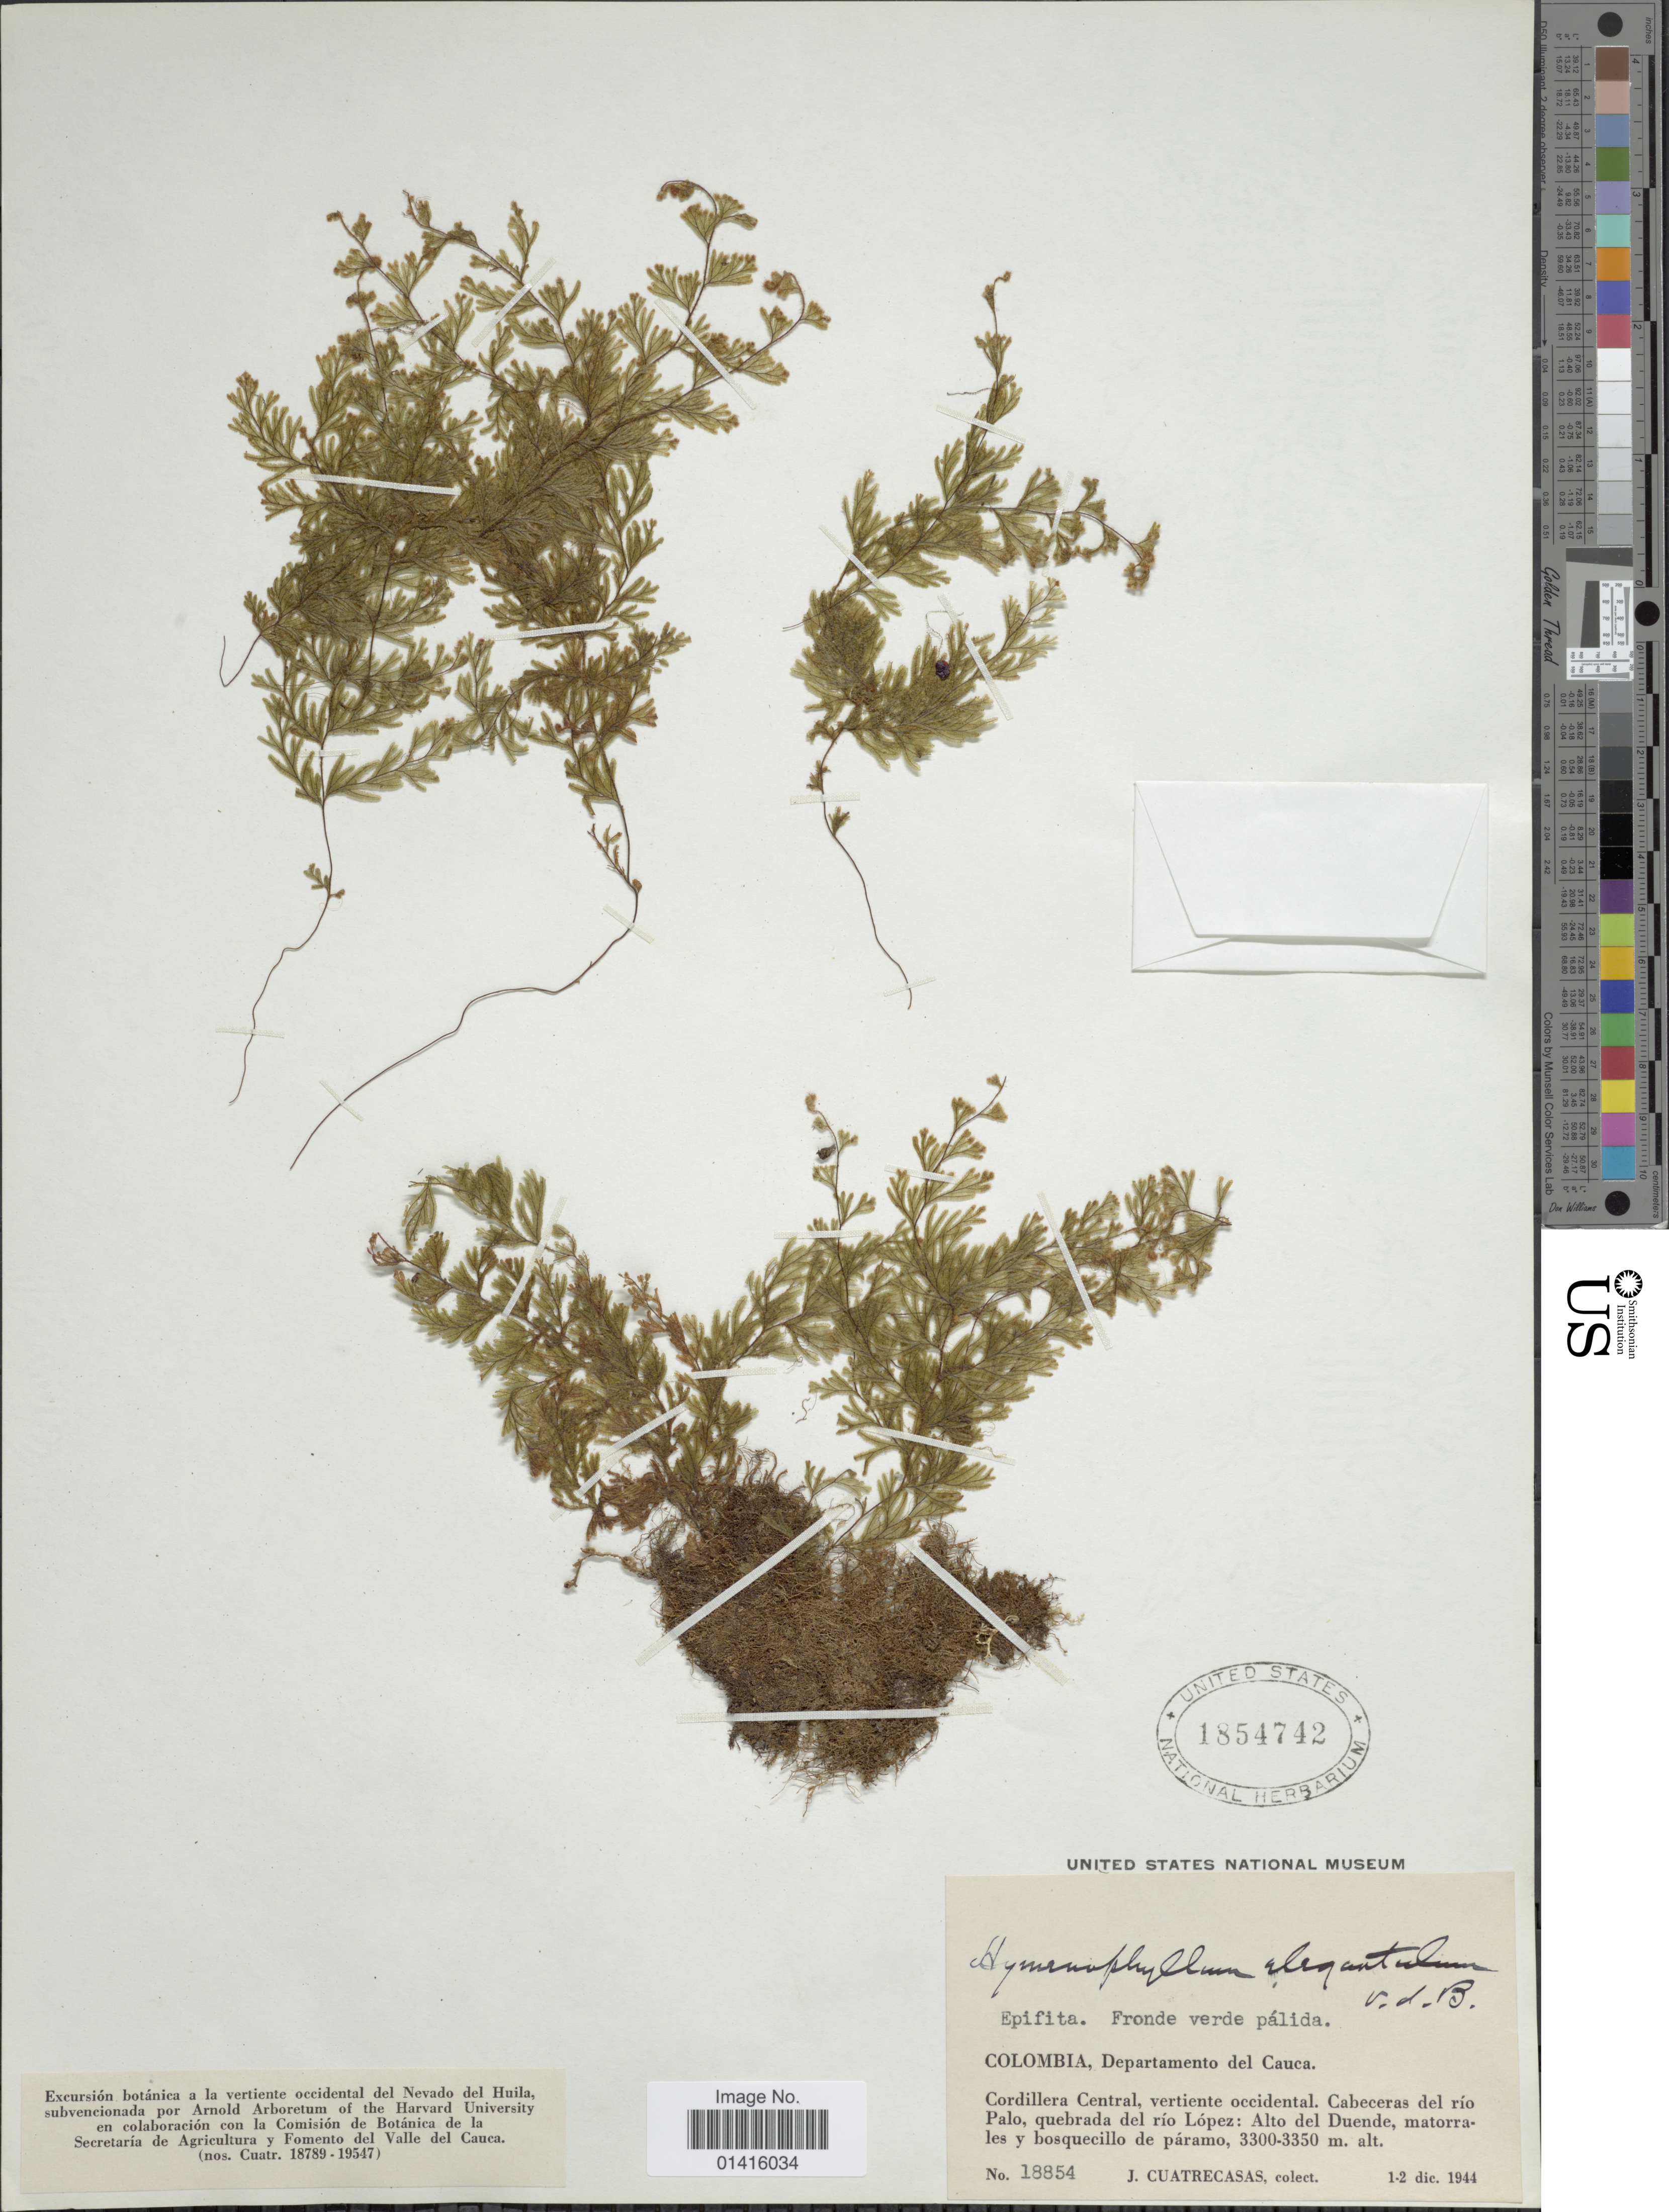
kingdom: Plantae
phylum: Tracheophyta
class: Polypodiopsida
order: Hymenophyllales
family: Hymenophyllaceae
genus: Hymenophyllum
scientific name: Hymenophyllum elegantulum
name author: Bosch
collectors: J. Cuatrecasas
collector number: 18854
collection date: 1944-12-01/1944-12-02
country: Colombia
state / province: Cauca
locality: Colombia, Departamento del Cauca, Cordillera Central, vertiente occidental, Cabeceras del rio Palo, quebrada del rio López: Alto del Duende, matorrales y bosquecillo de páramo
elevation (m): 3300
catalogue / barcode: US 1854742